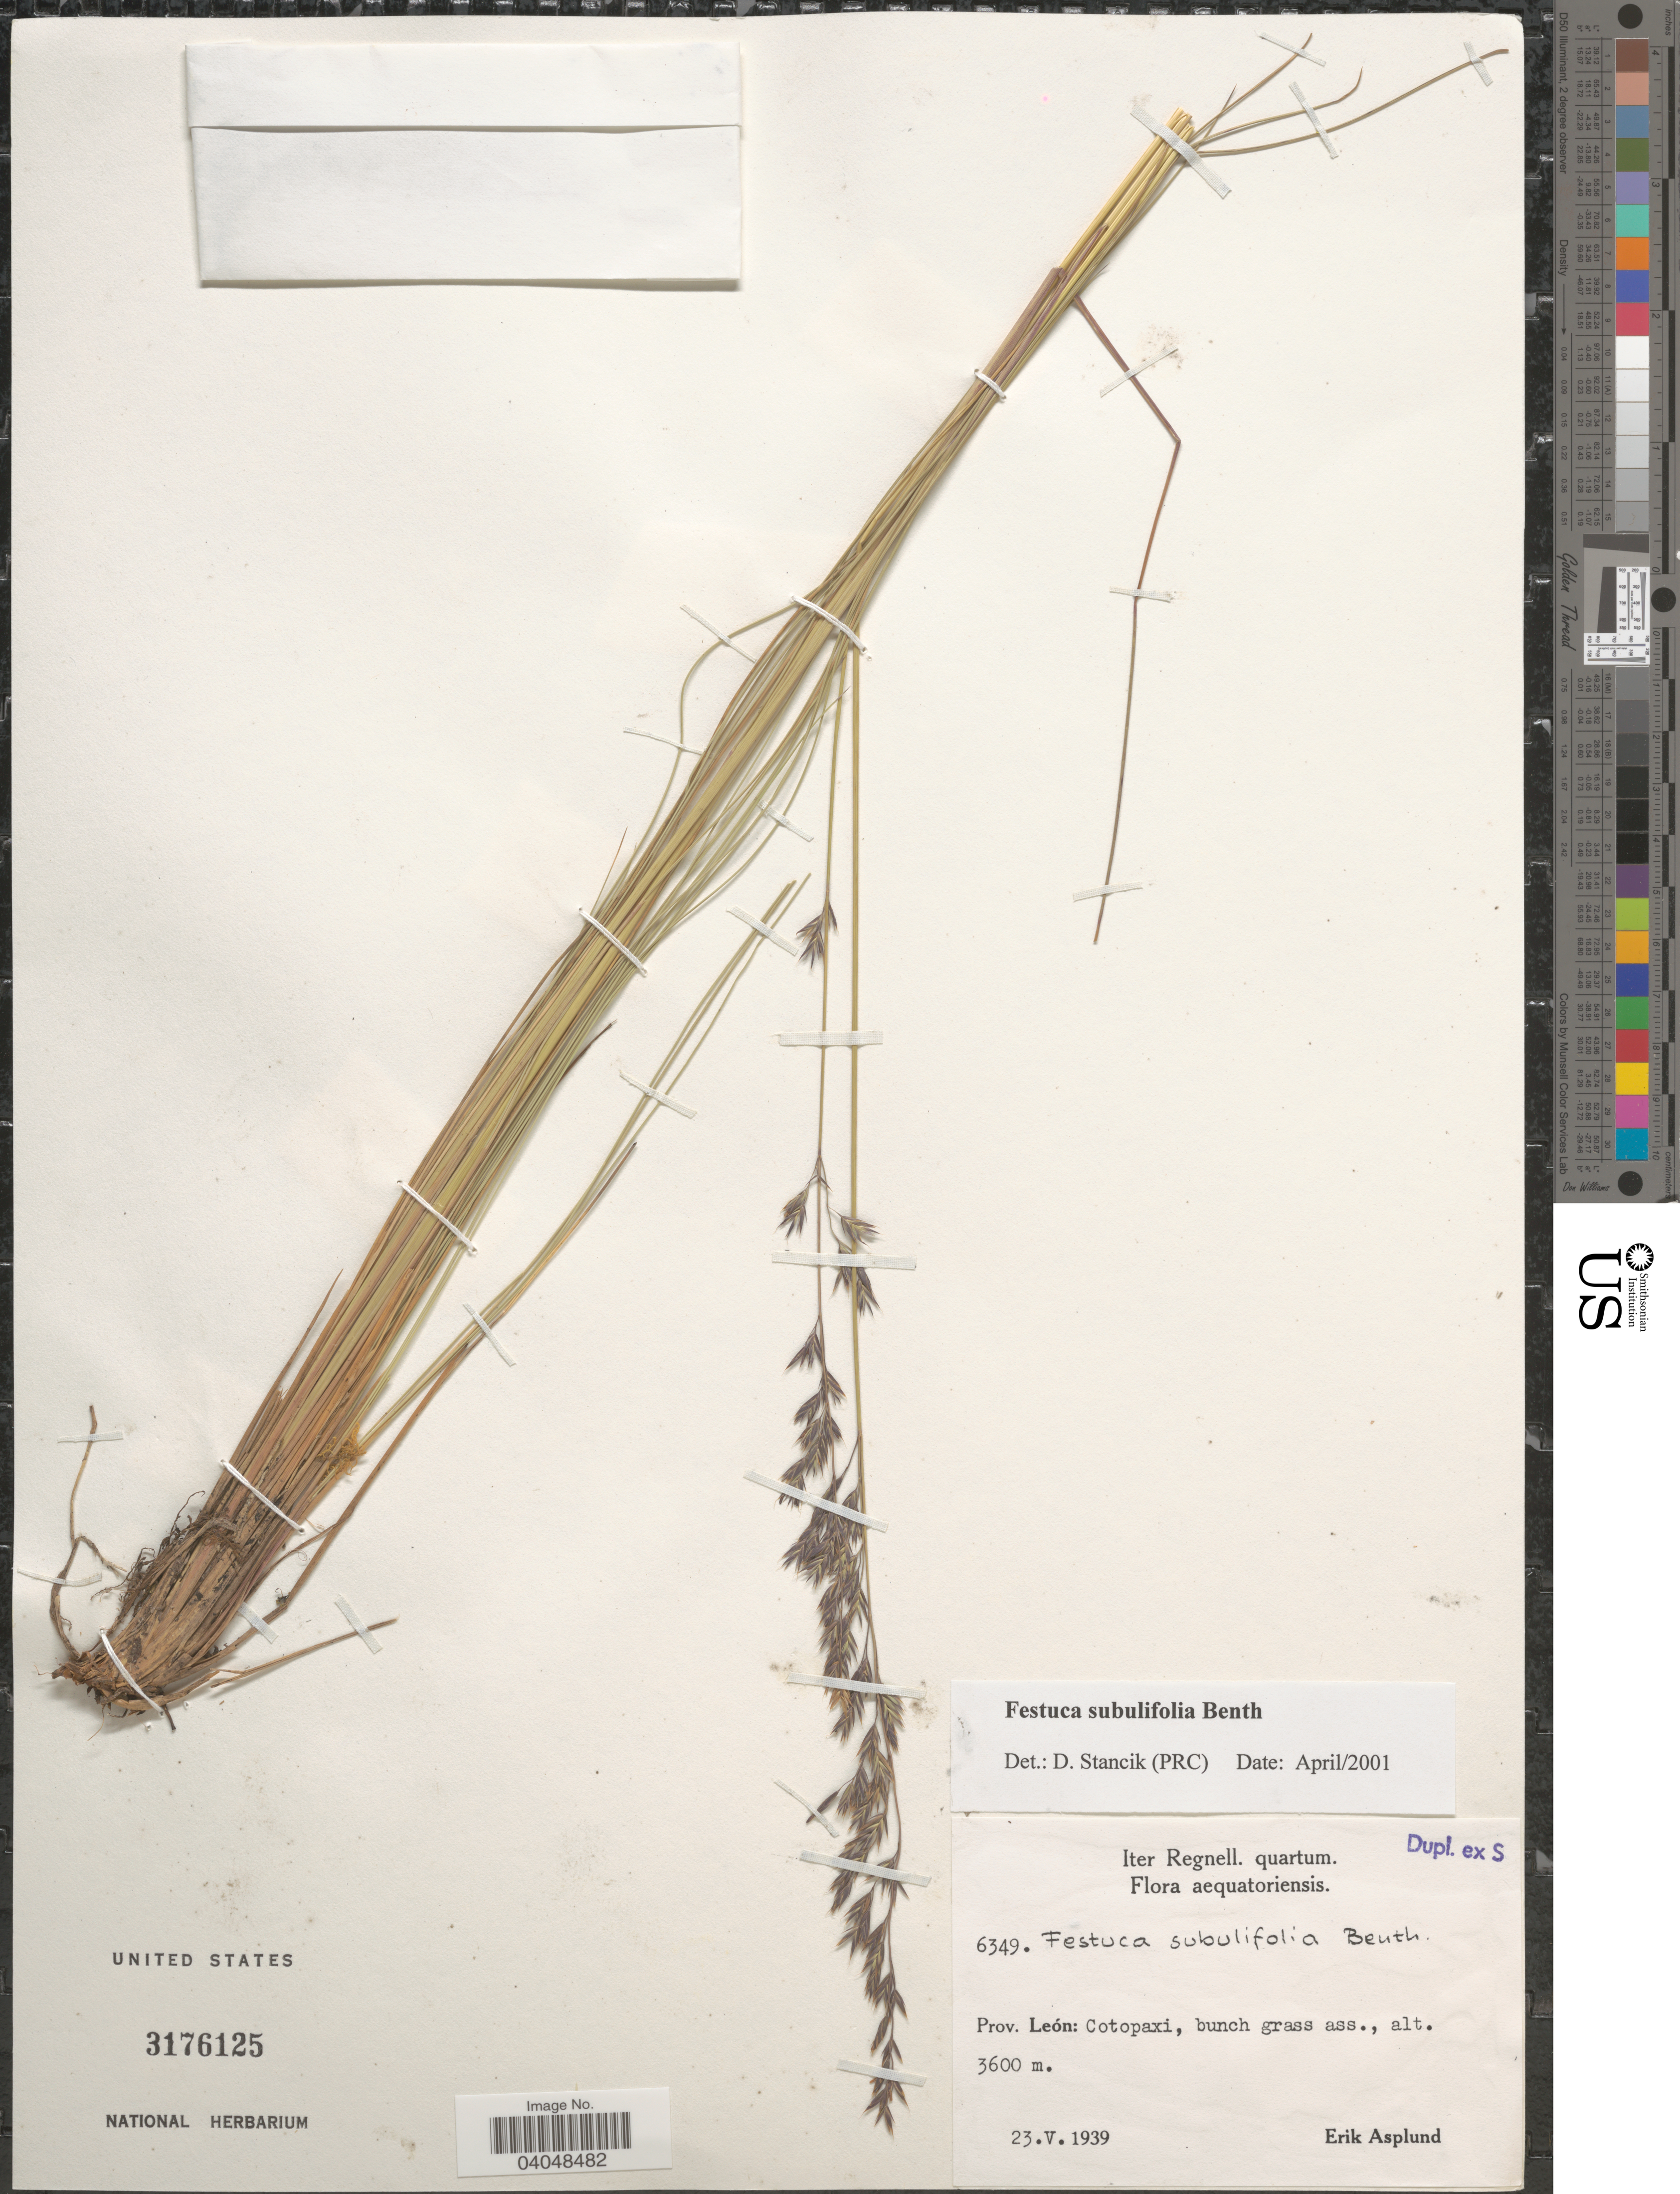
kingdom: Plantae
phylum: Tracheophyta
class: Liliopsida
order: Poales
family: Poaceae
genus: Festuca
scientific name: Festuca subulifolia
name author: Benth.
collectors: E. Asplund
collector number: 6349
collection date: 1939-05-23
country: Ecuador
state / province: Cotopaxi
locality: Aequatoriensis. Prov. León.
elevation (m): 3600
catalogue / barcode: US 3176125